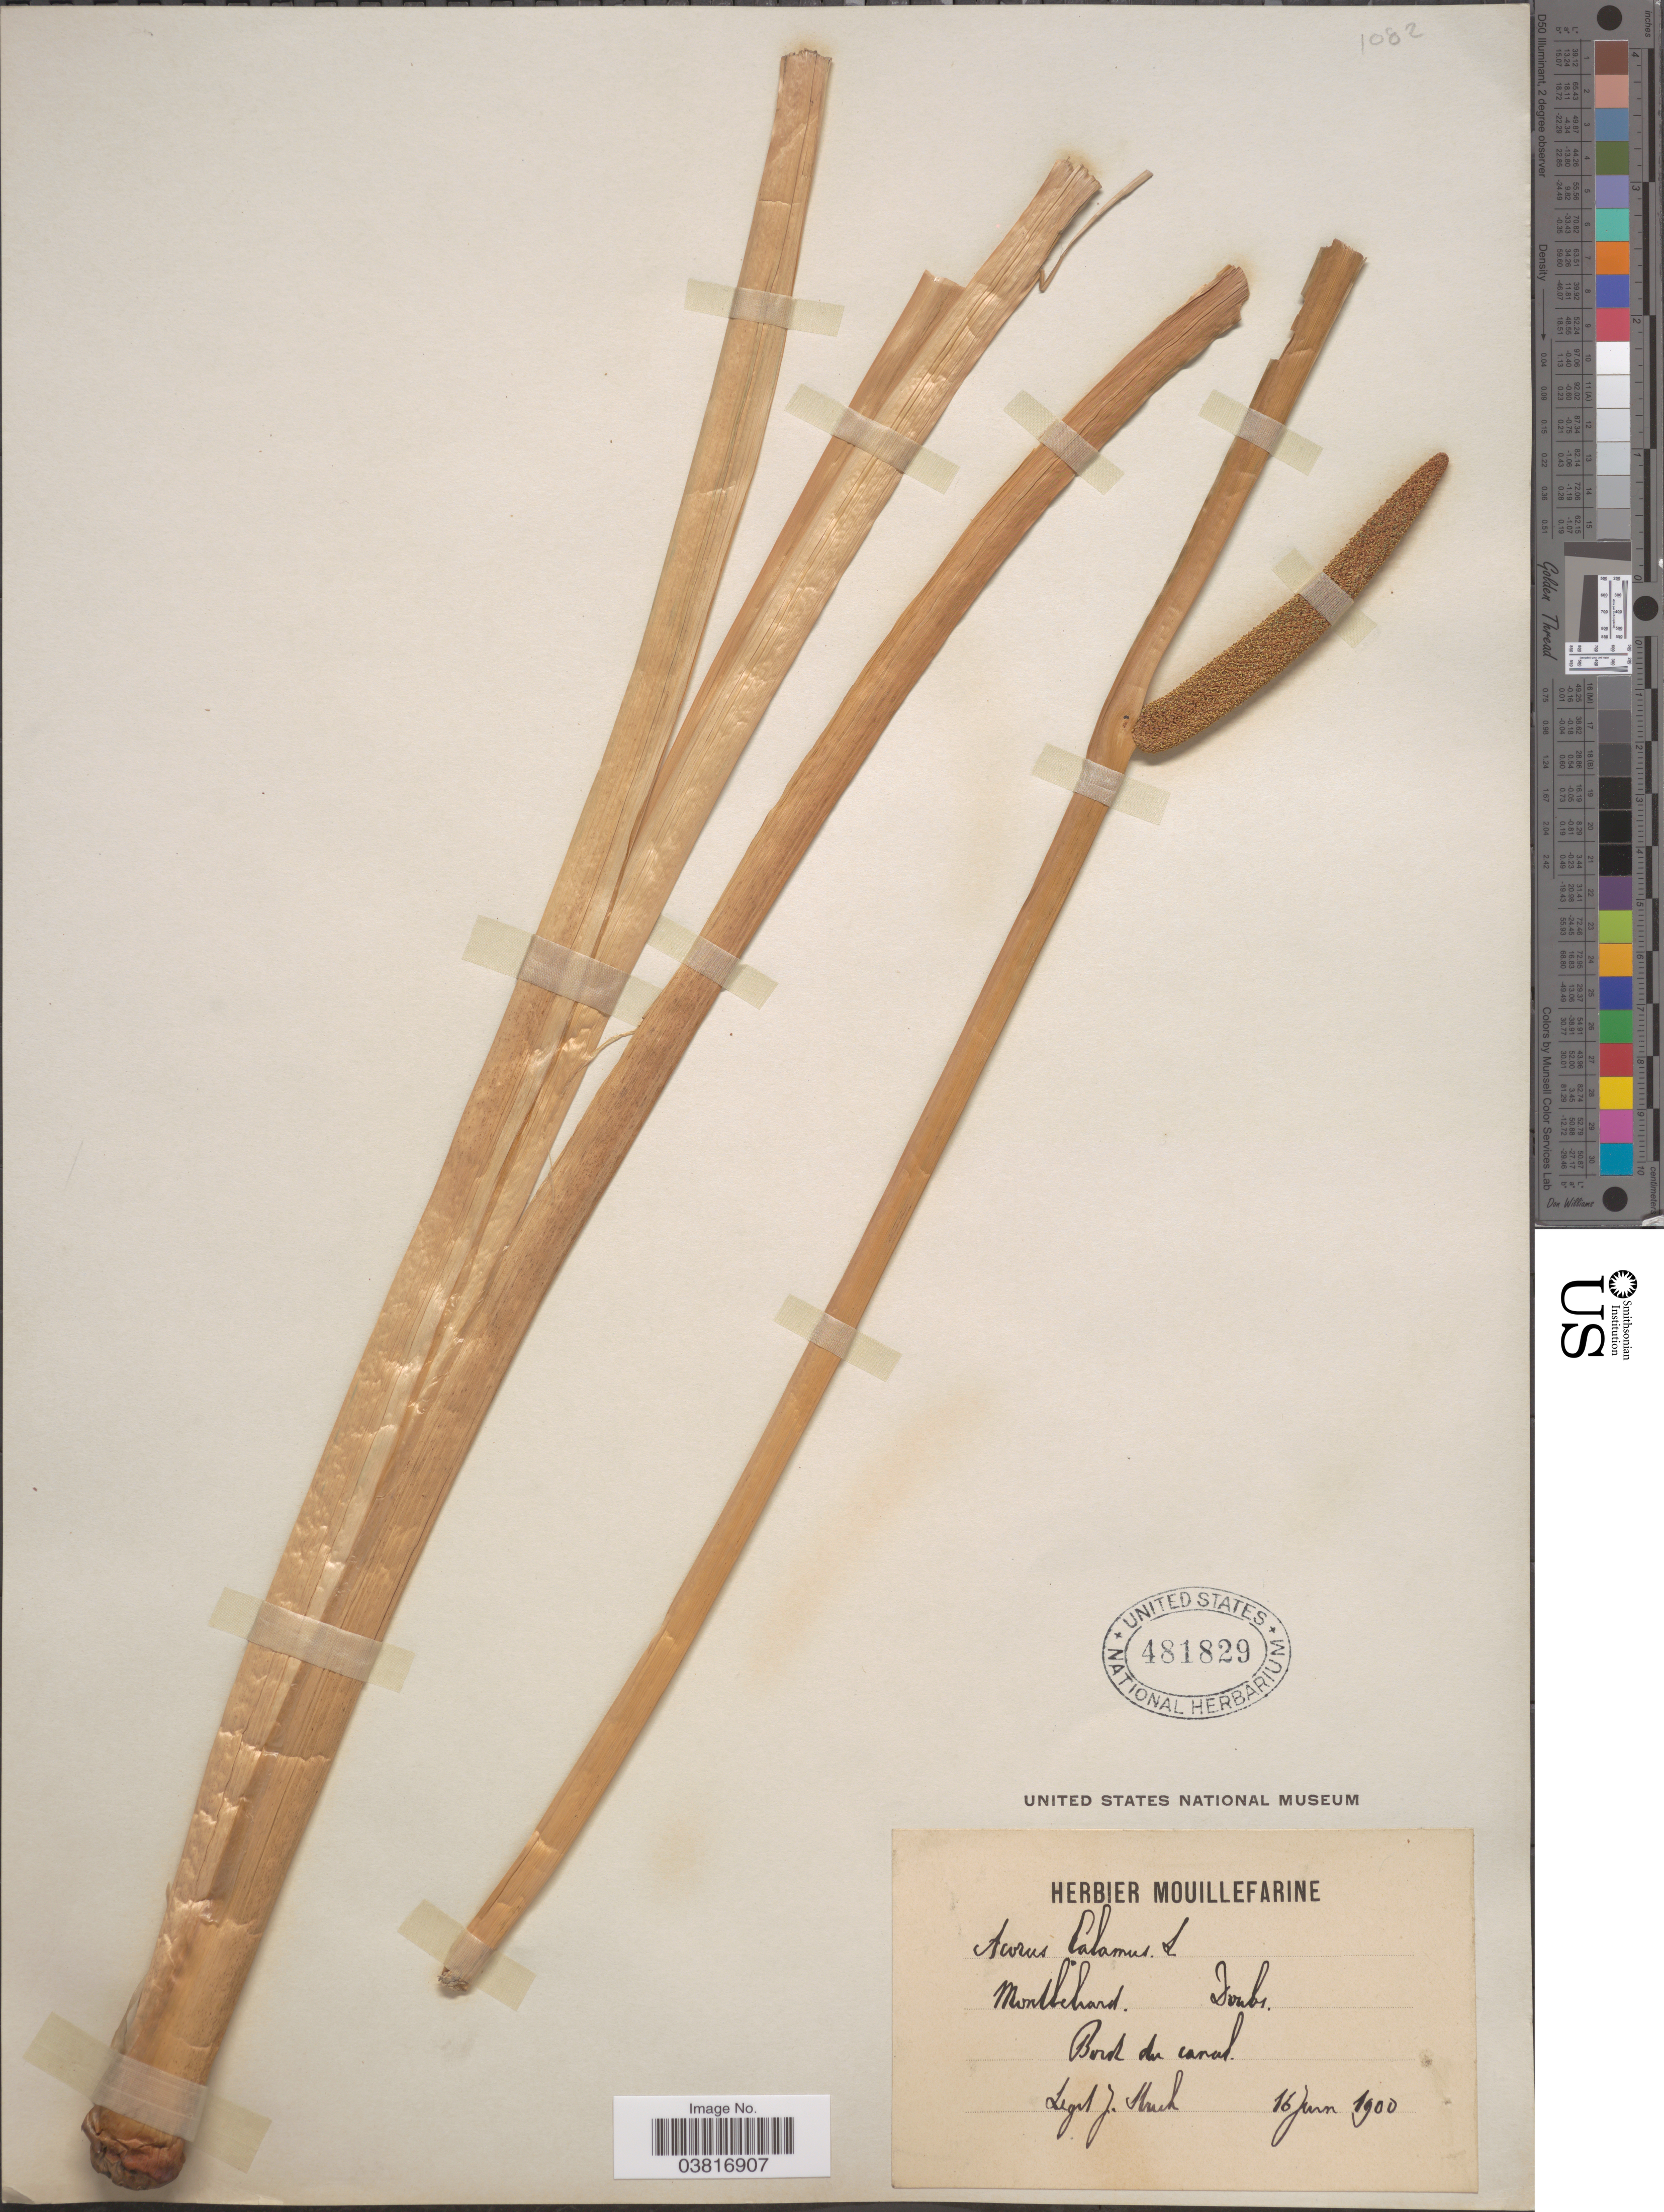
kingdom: Plantae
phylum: Tracheophyta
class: Liliopsida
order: Acorales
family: Acoraceae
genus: Acorus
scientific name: Acorus calamus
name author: L.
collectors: J. Kruk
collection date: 1900-06-16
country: France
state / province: Bourgogne-Franche-Comté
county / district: Doubs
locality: Montebehard Doubs. Bord du canal.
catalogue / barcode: US 481829